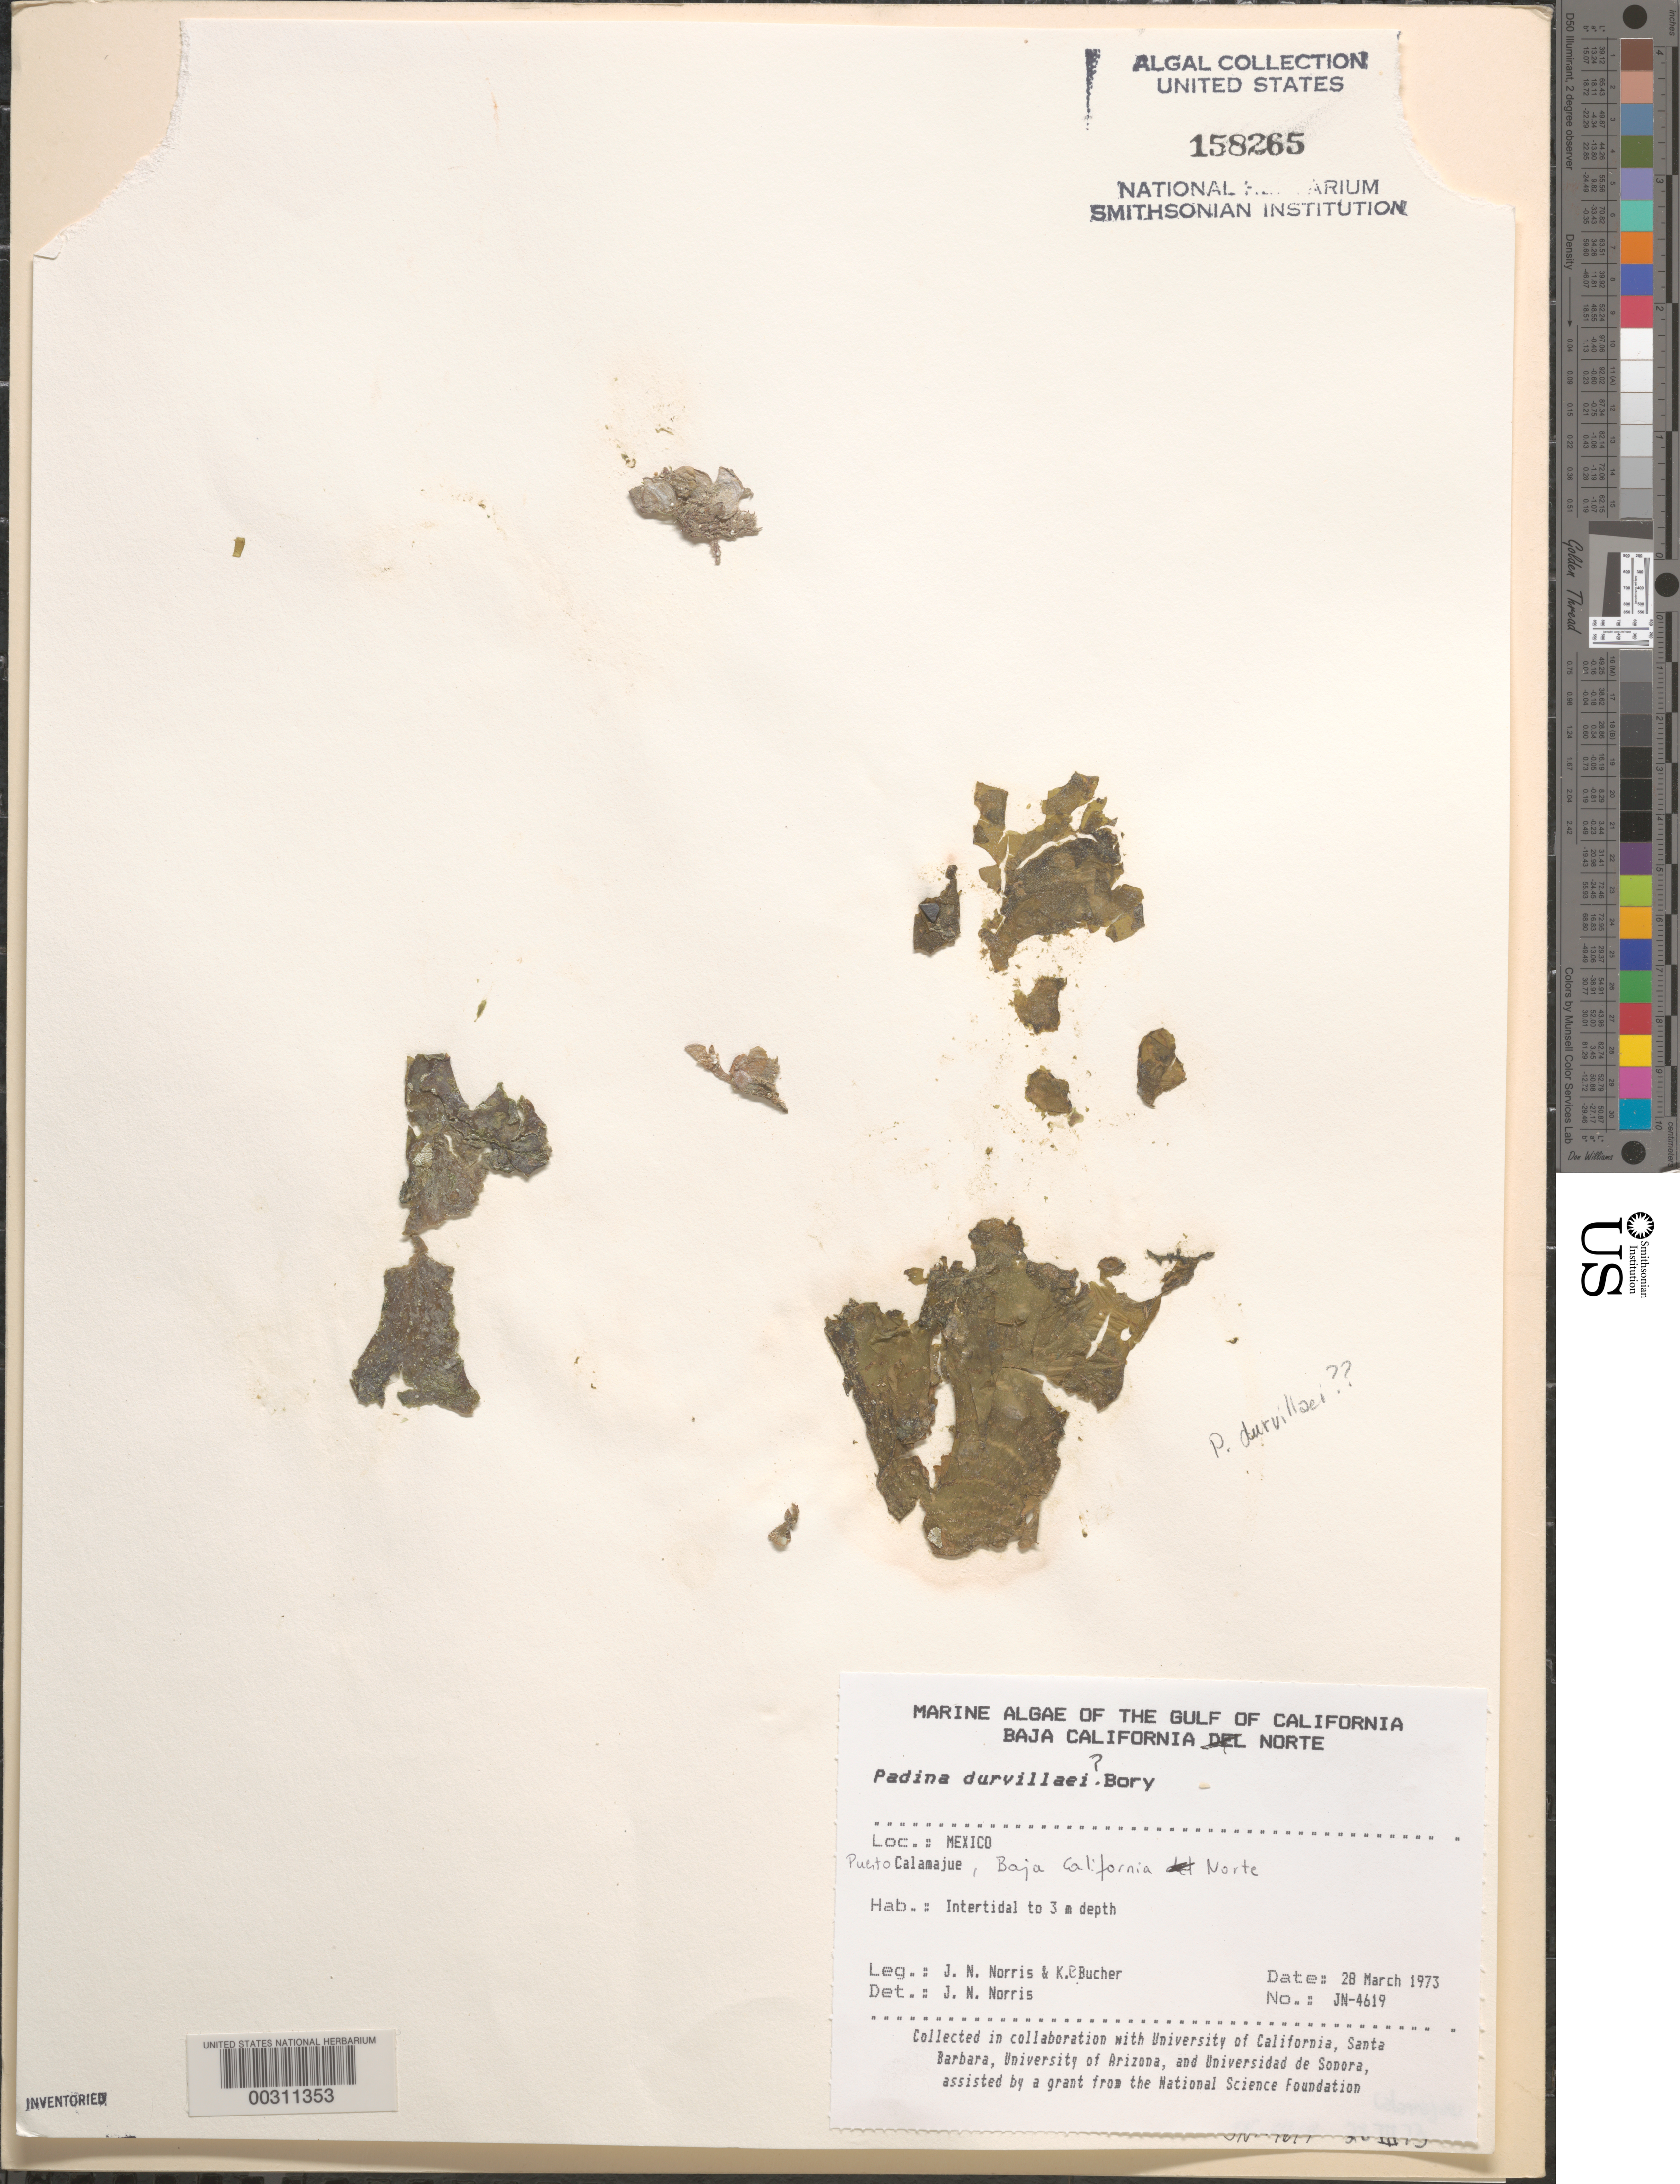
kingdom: Chromista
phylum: Ochrophyta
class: Phaeophyceae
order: Dictyotales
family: Dictyotaceae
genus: Padina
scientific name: Padina durvillaei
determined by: Norris, James N.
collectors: J. N. Norris & K. E. Bucher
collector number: JN-4619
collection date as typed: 28 Mar 1973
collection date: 1973-03-28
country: Mexico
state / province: Baja California Norte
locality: Puerto Calamajue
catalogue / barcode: US 158265